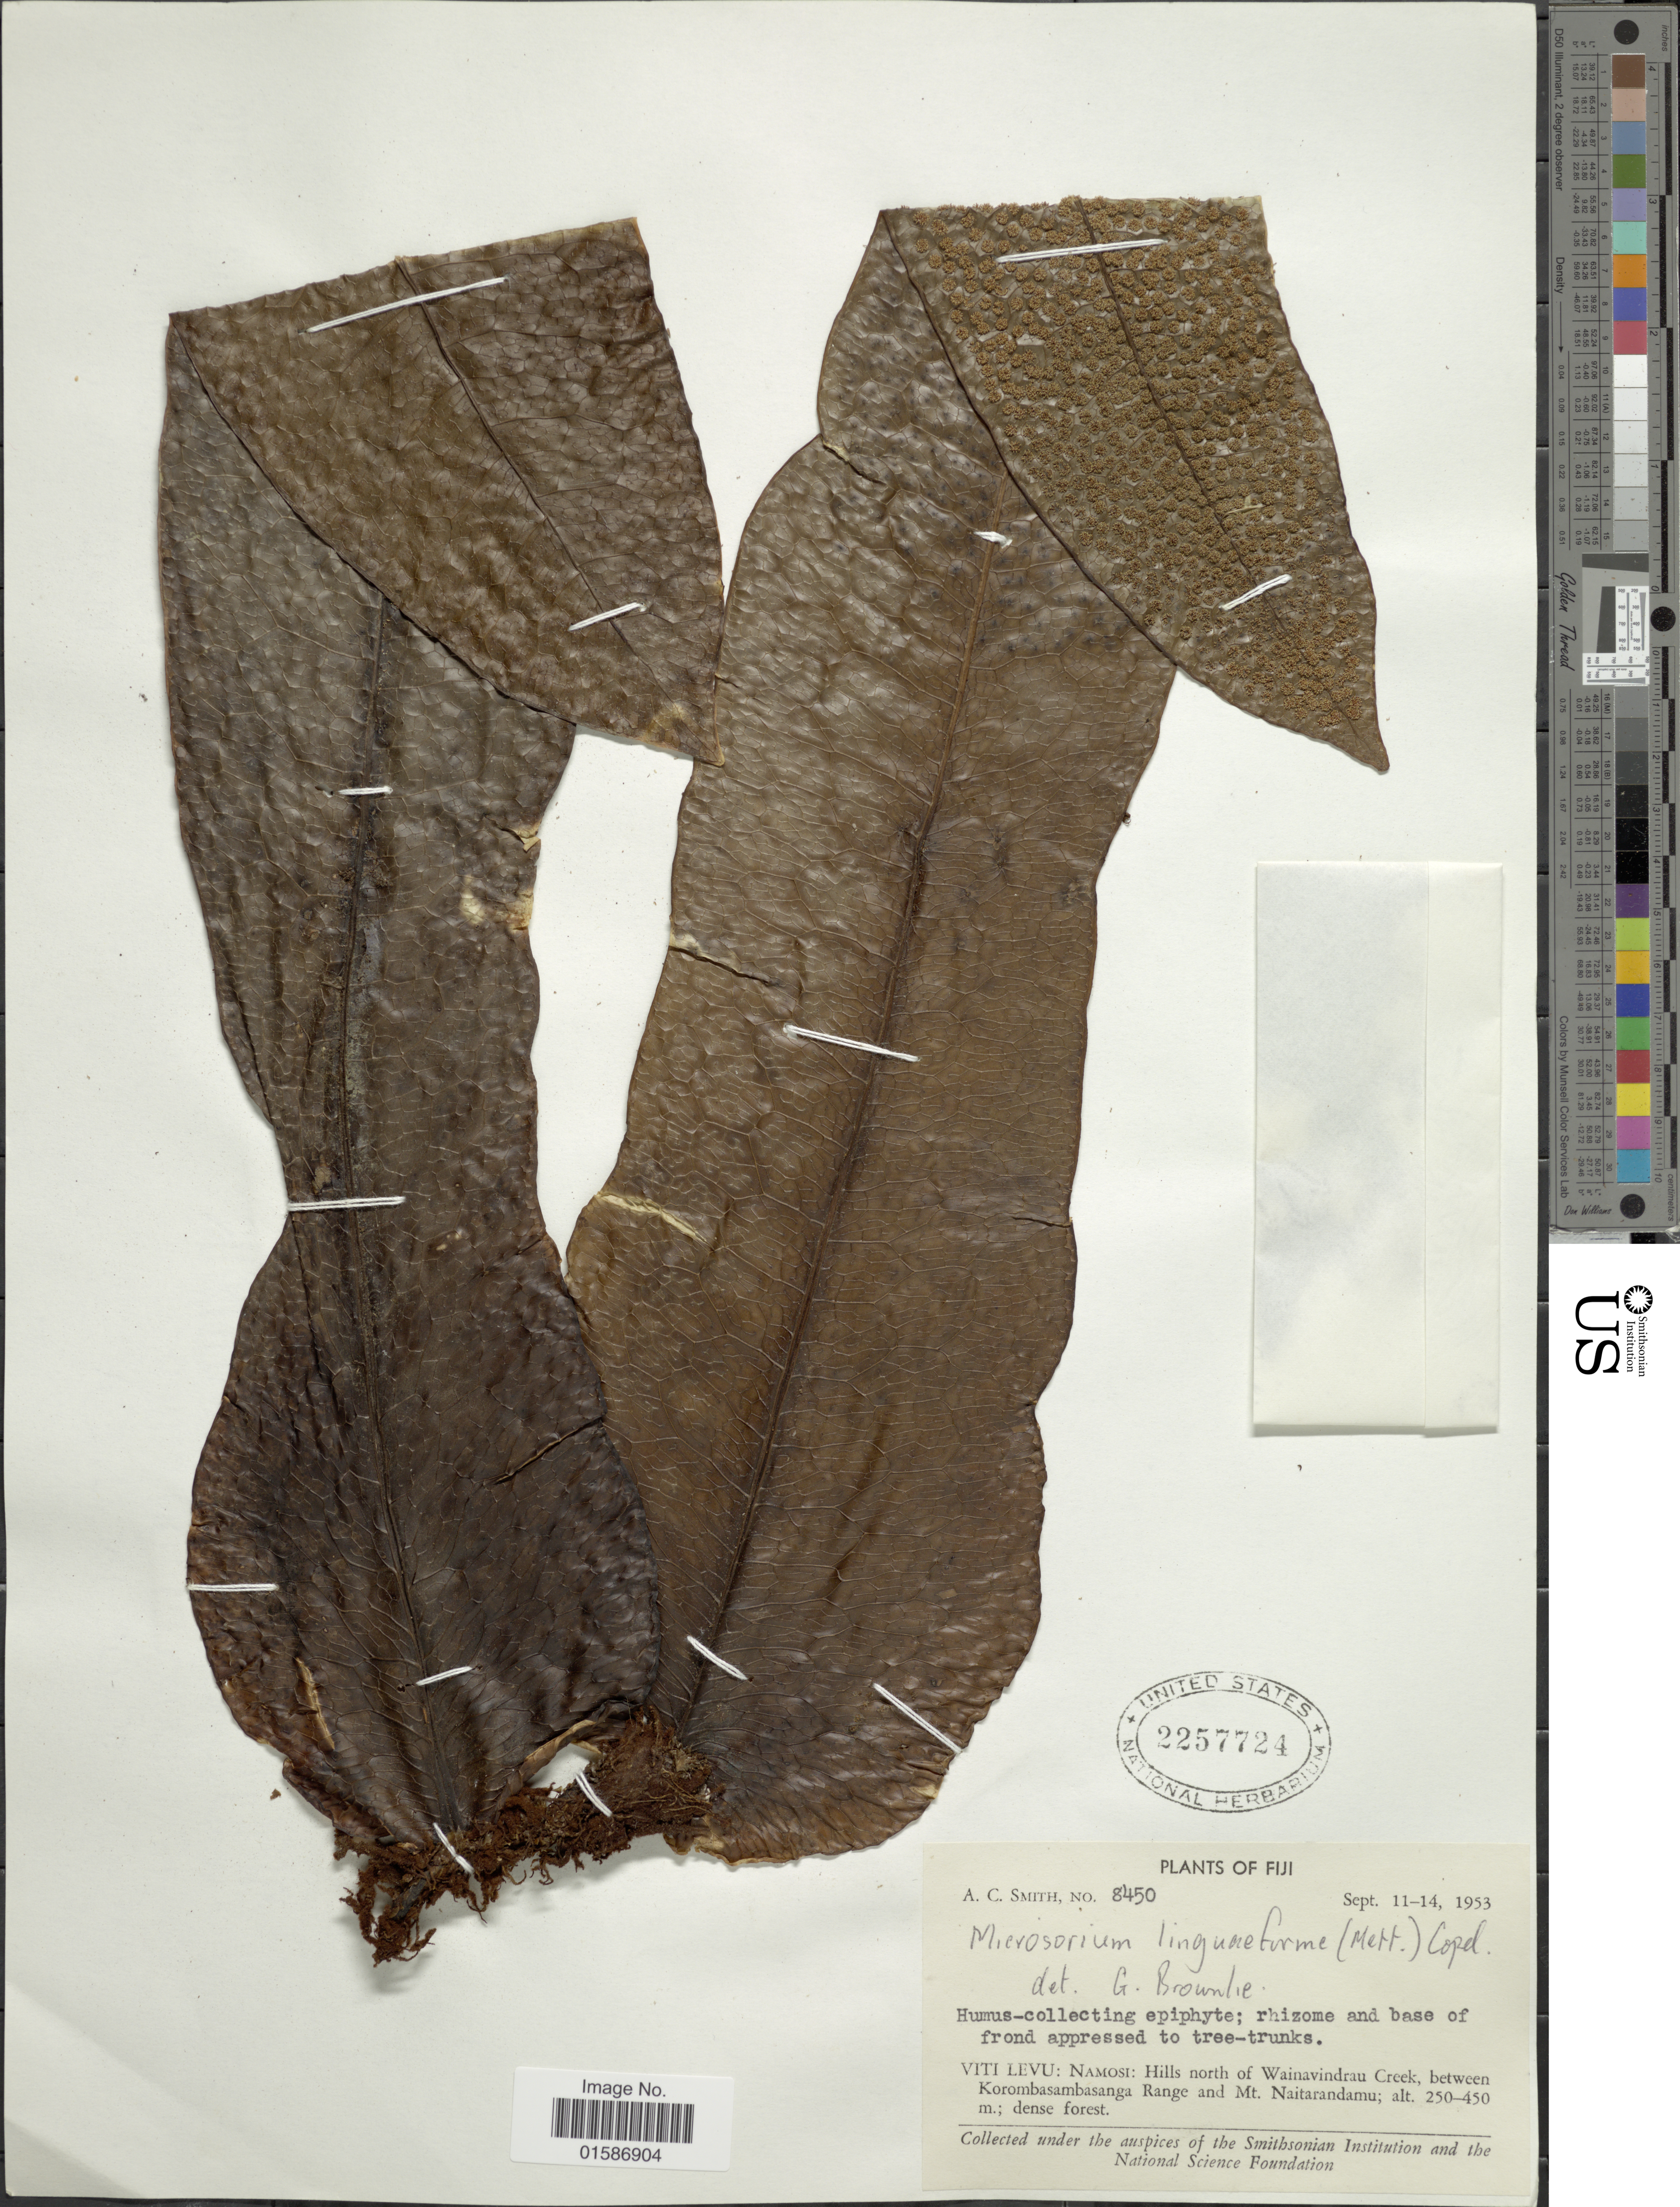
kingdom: Plantae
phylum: Tracheophyta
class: Polypodiopsida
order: Polypodiales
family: Polypodiaceae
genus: Microsorum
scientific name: Microsorum linguiforme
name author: (Mett.) Copel.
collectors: A. C. Smith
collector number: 8450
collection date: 1953-09-11/1953-09-14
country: Fiji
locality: Viti Levu: Namosi: Hills north of Wainavindrau Creek, between Korombasambasanga Range and Mt Naitarandamu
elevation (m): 250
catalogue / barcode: US 2257724